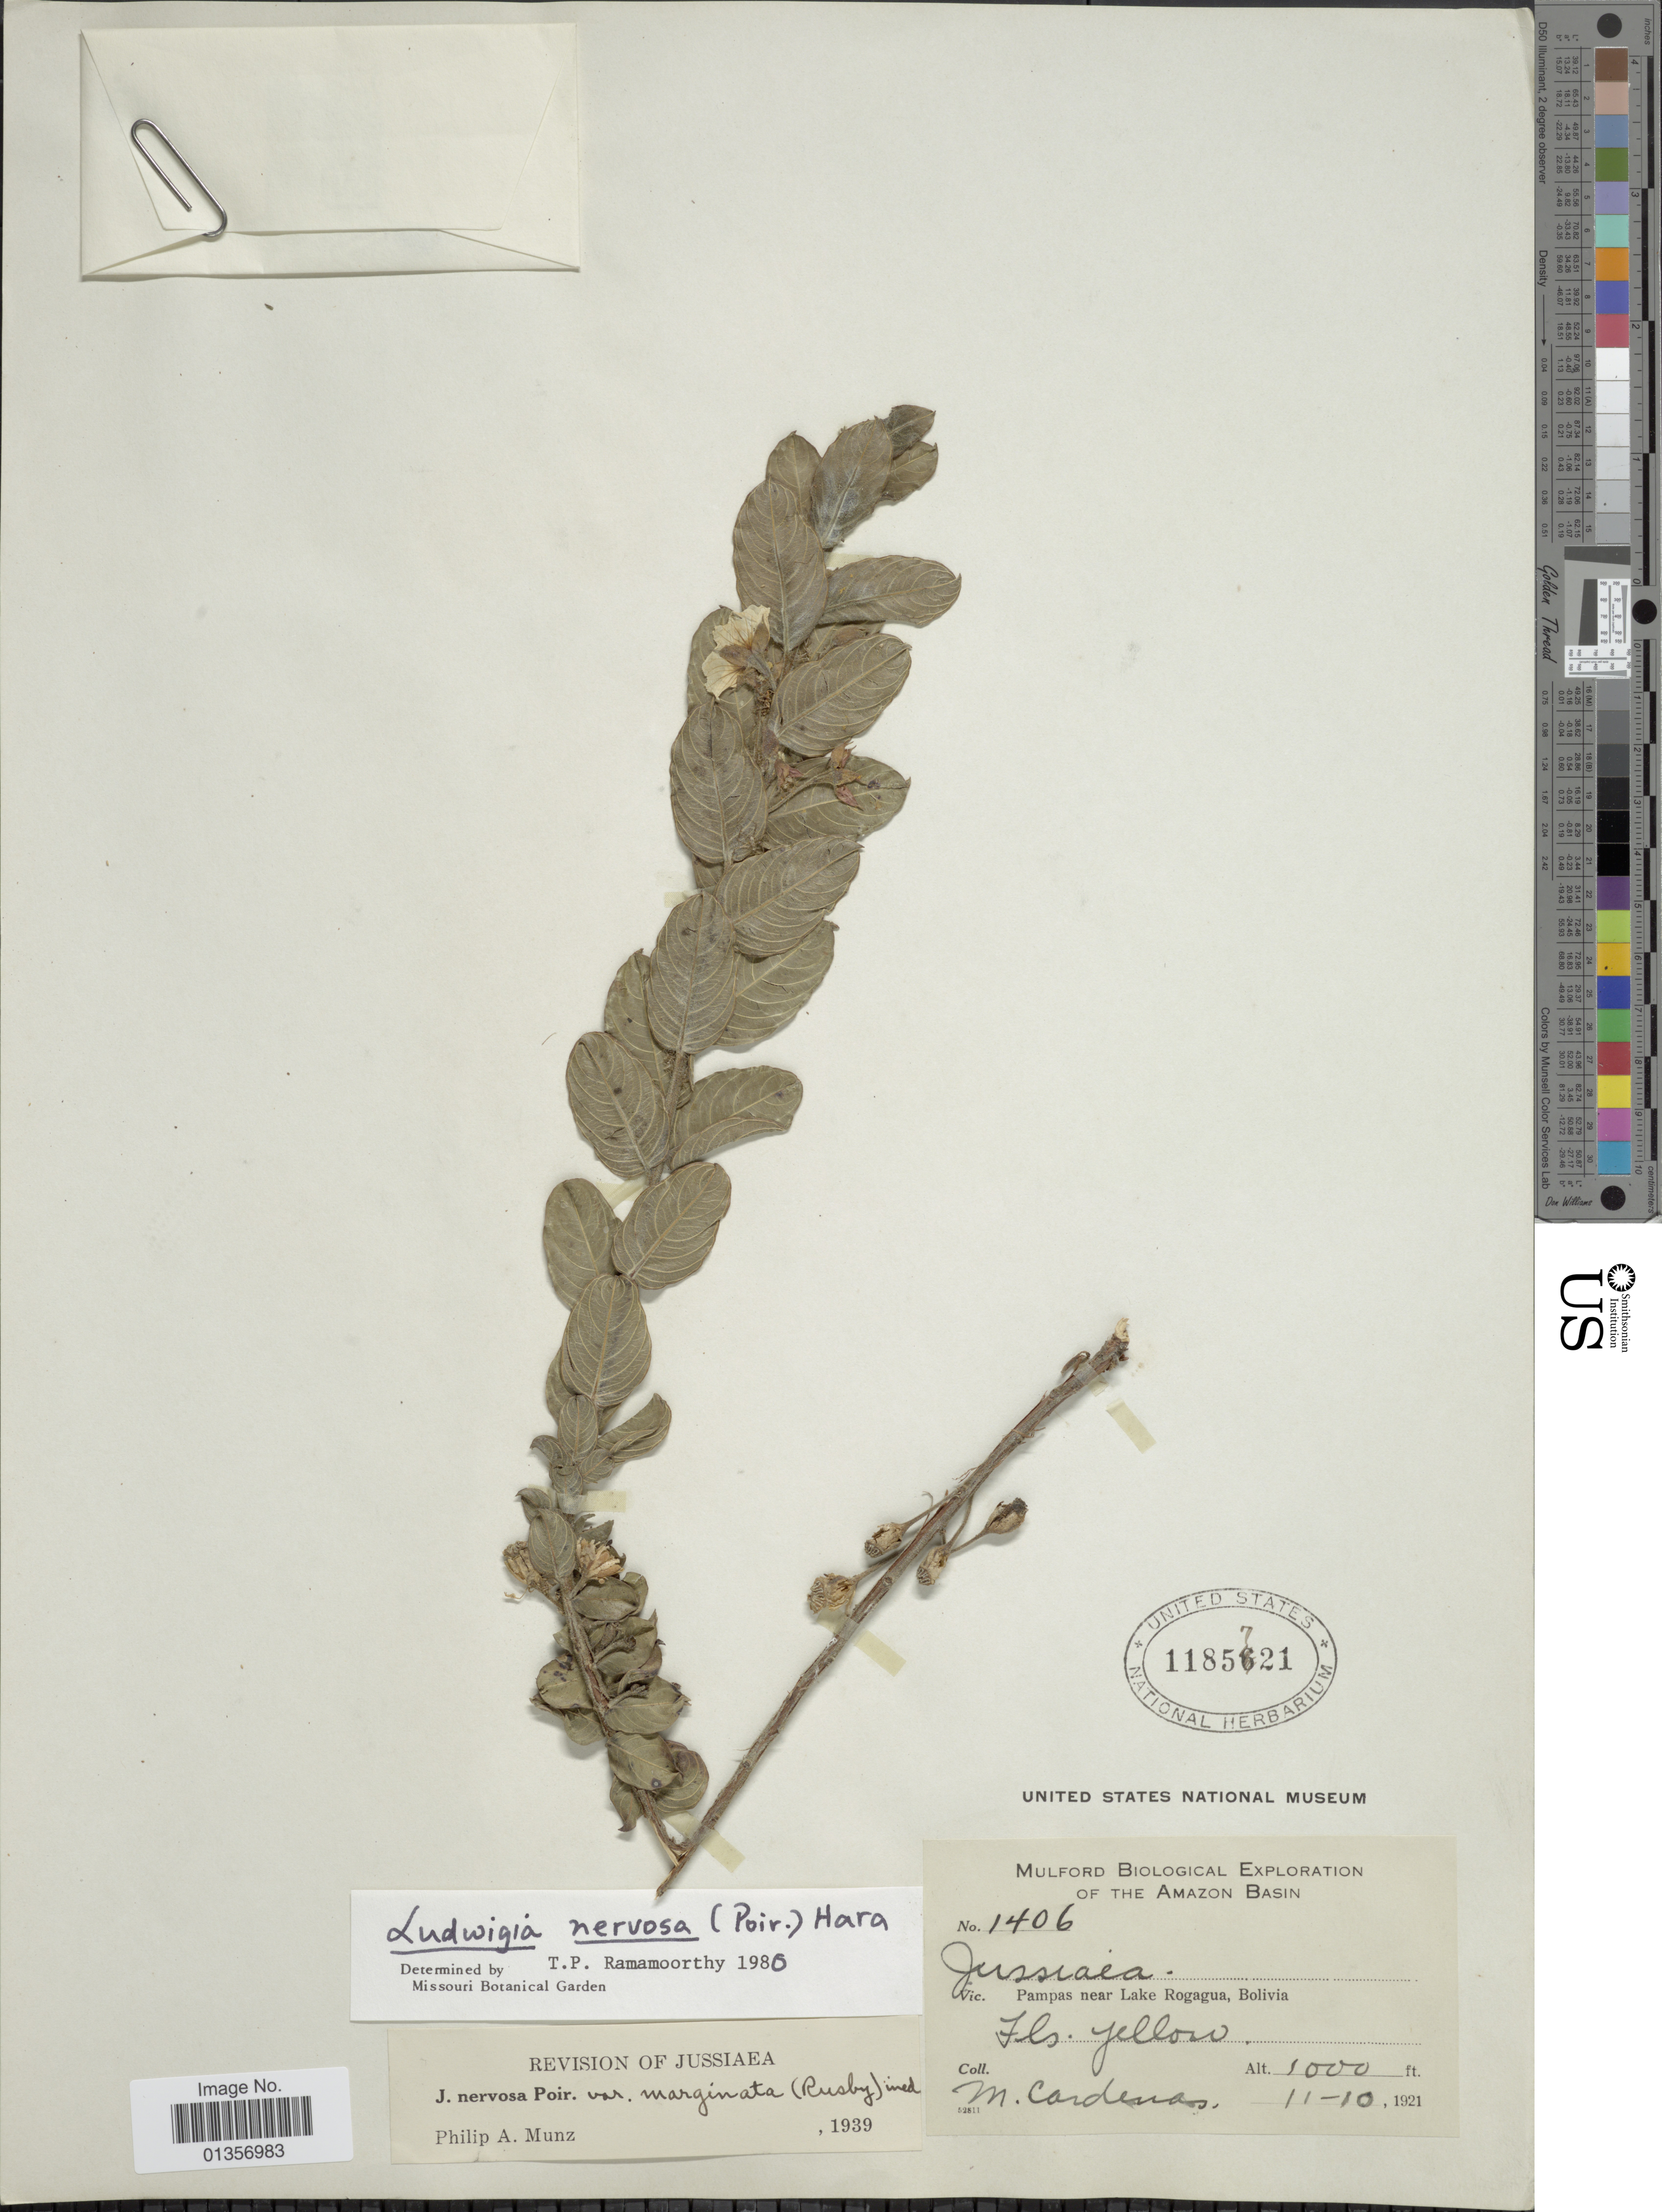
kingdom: Plantae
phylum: Tracheophyta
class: Magnoliopsida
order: Myrtales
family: Onagraceae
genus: Ludwigia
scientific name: Ludwigia nervosa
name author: (Poir.) H. Hara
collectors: M. Cárdenas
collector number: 1406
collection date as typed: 11-10-1921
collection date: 1921-11-10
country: Bolivia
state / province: Beni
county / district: José Ballivián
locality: Pampas near Lake Rogagua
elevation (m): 305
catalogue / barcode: US 1185721